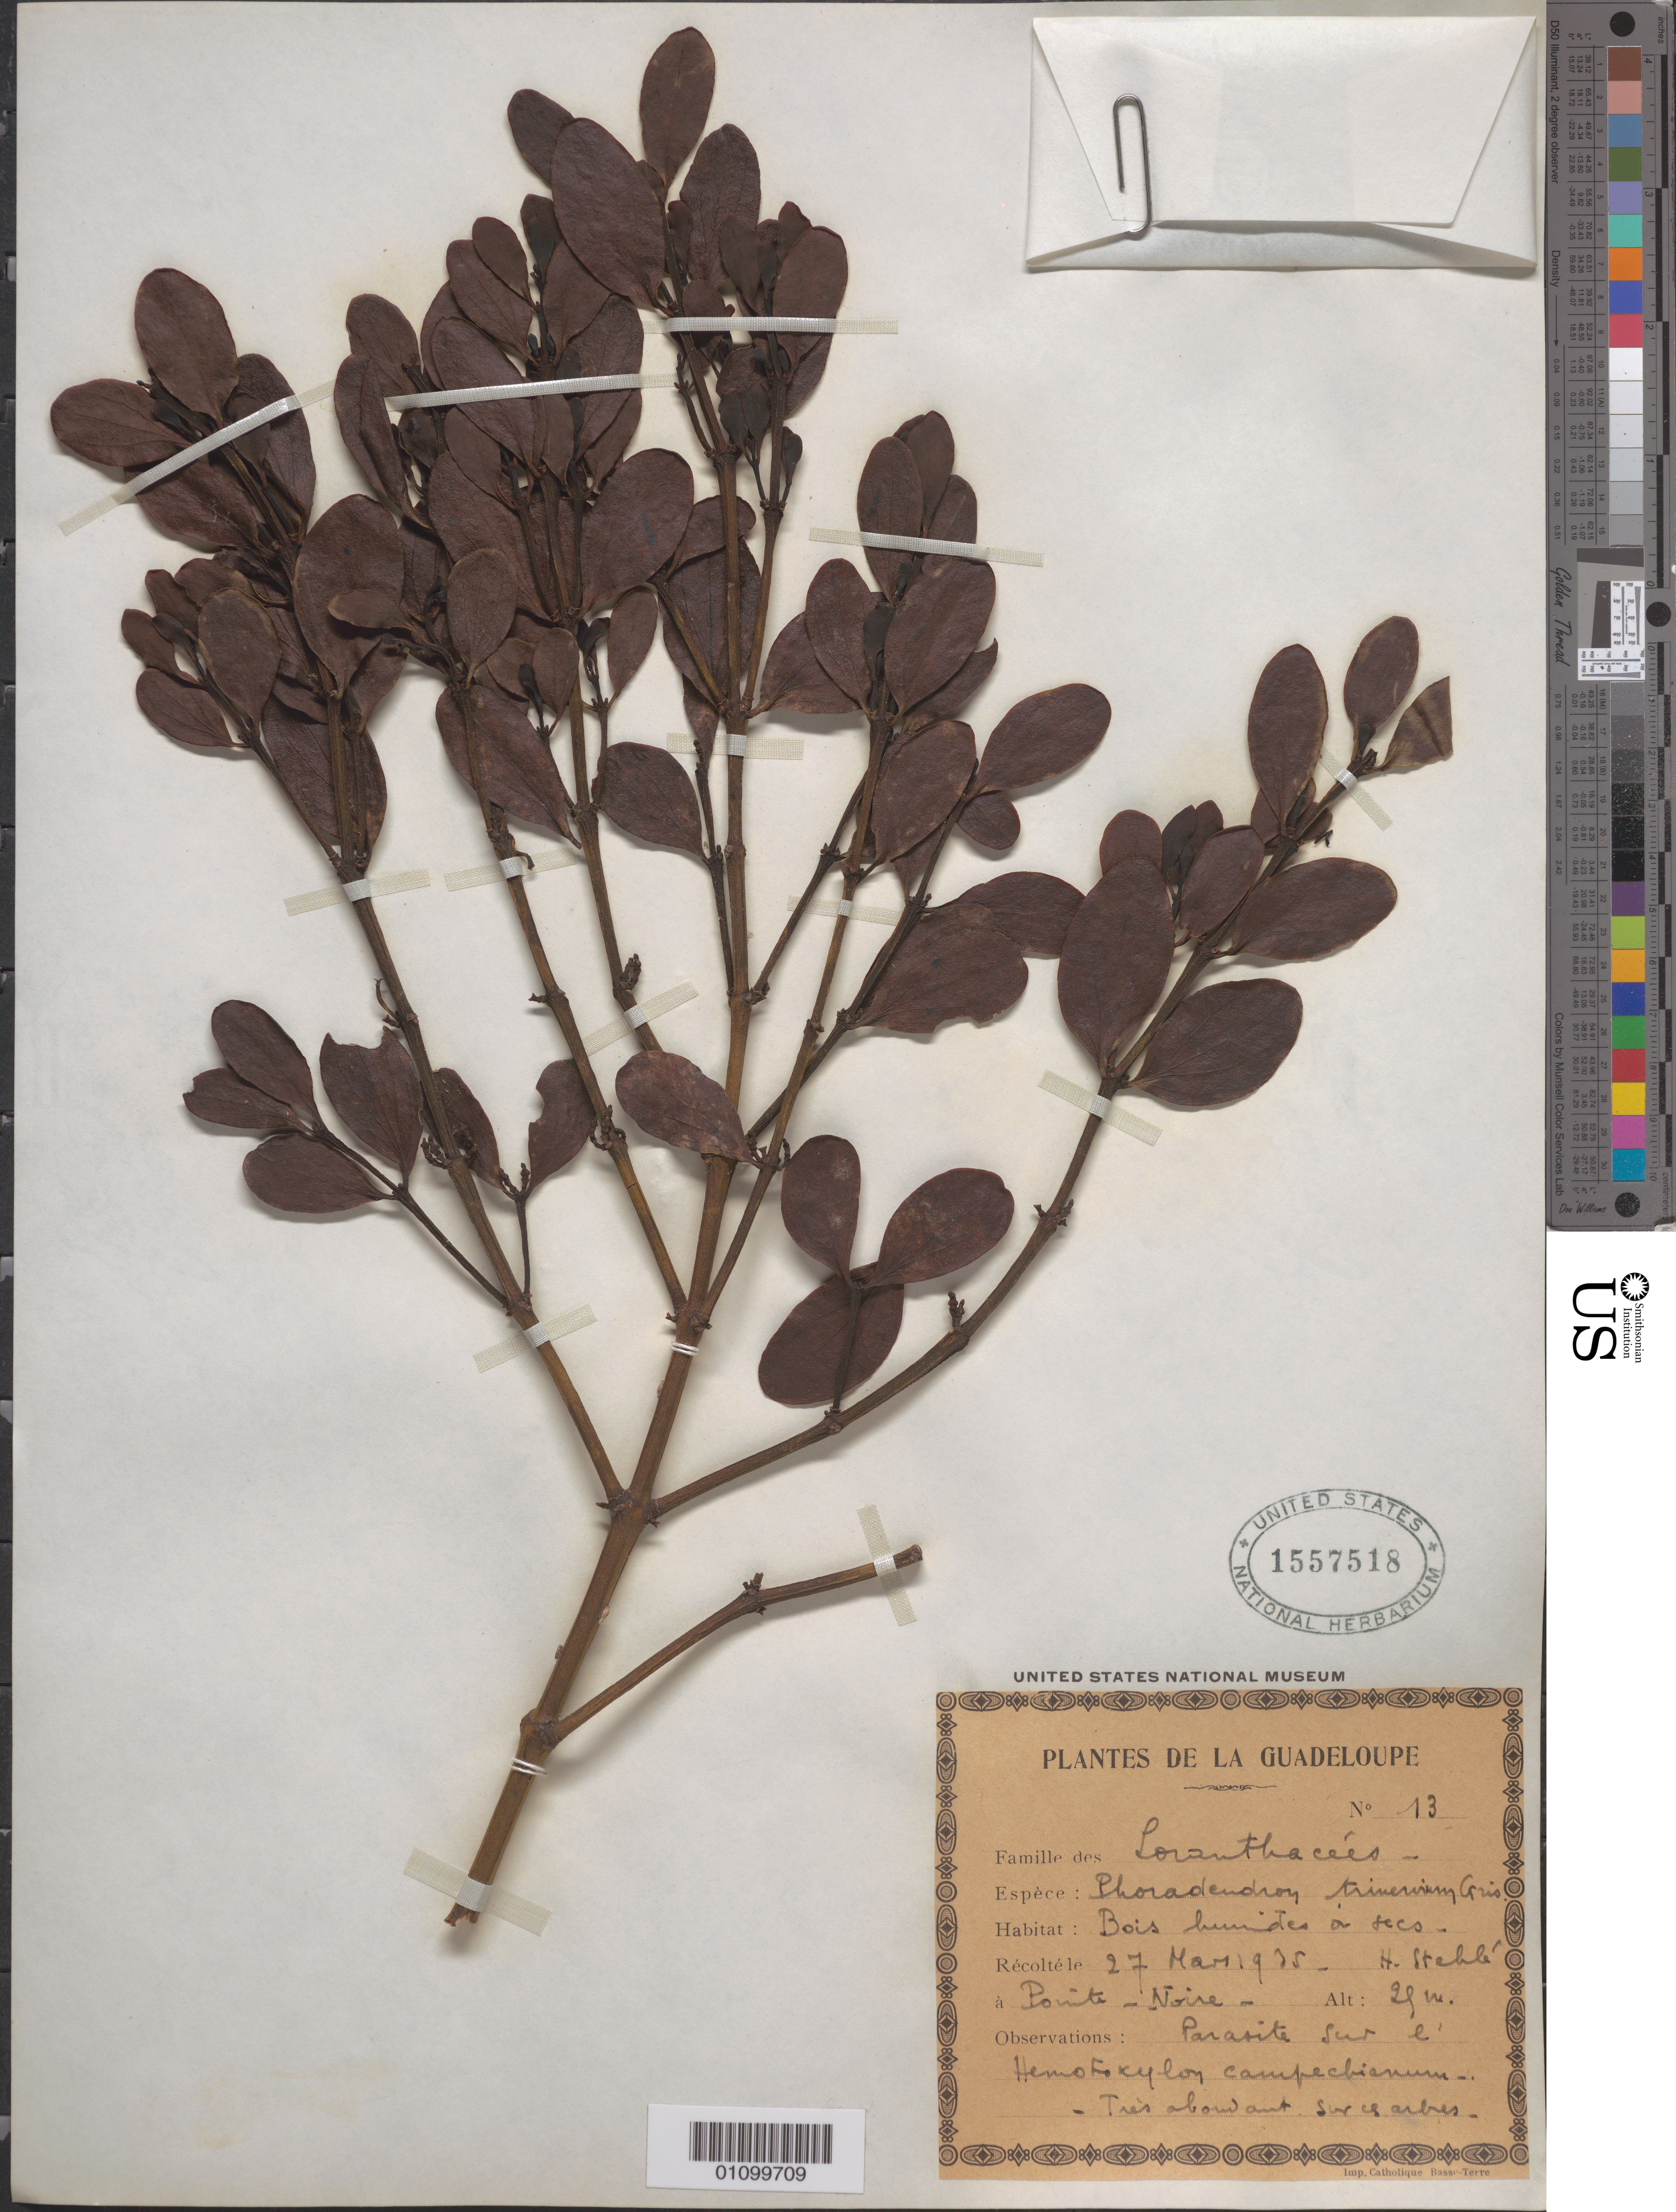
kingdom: Plantae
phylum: Tracheophyta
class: Magnoliopsida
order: Santalales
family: Viscaceae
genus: Phoradendron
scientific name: Phoradendron trinervium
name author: (Lam.) Griseb.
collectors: H. Stehlé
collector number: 13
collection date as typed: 27 Mar 1935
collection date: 1935-03-27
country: Guadeloupe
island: Basse Terre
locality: Pointe Noire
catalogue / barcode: US 1557518